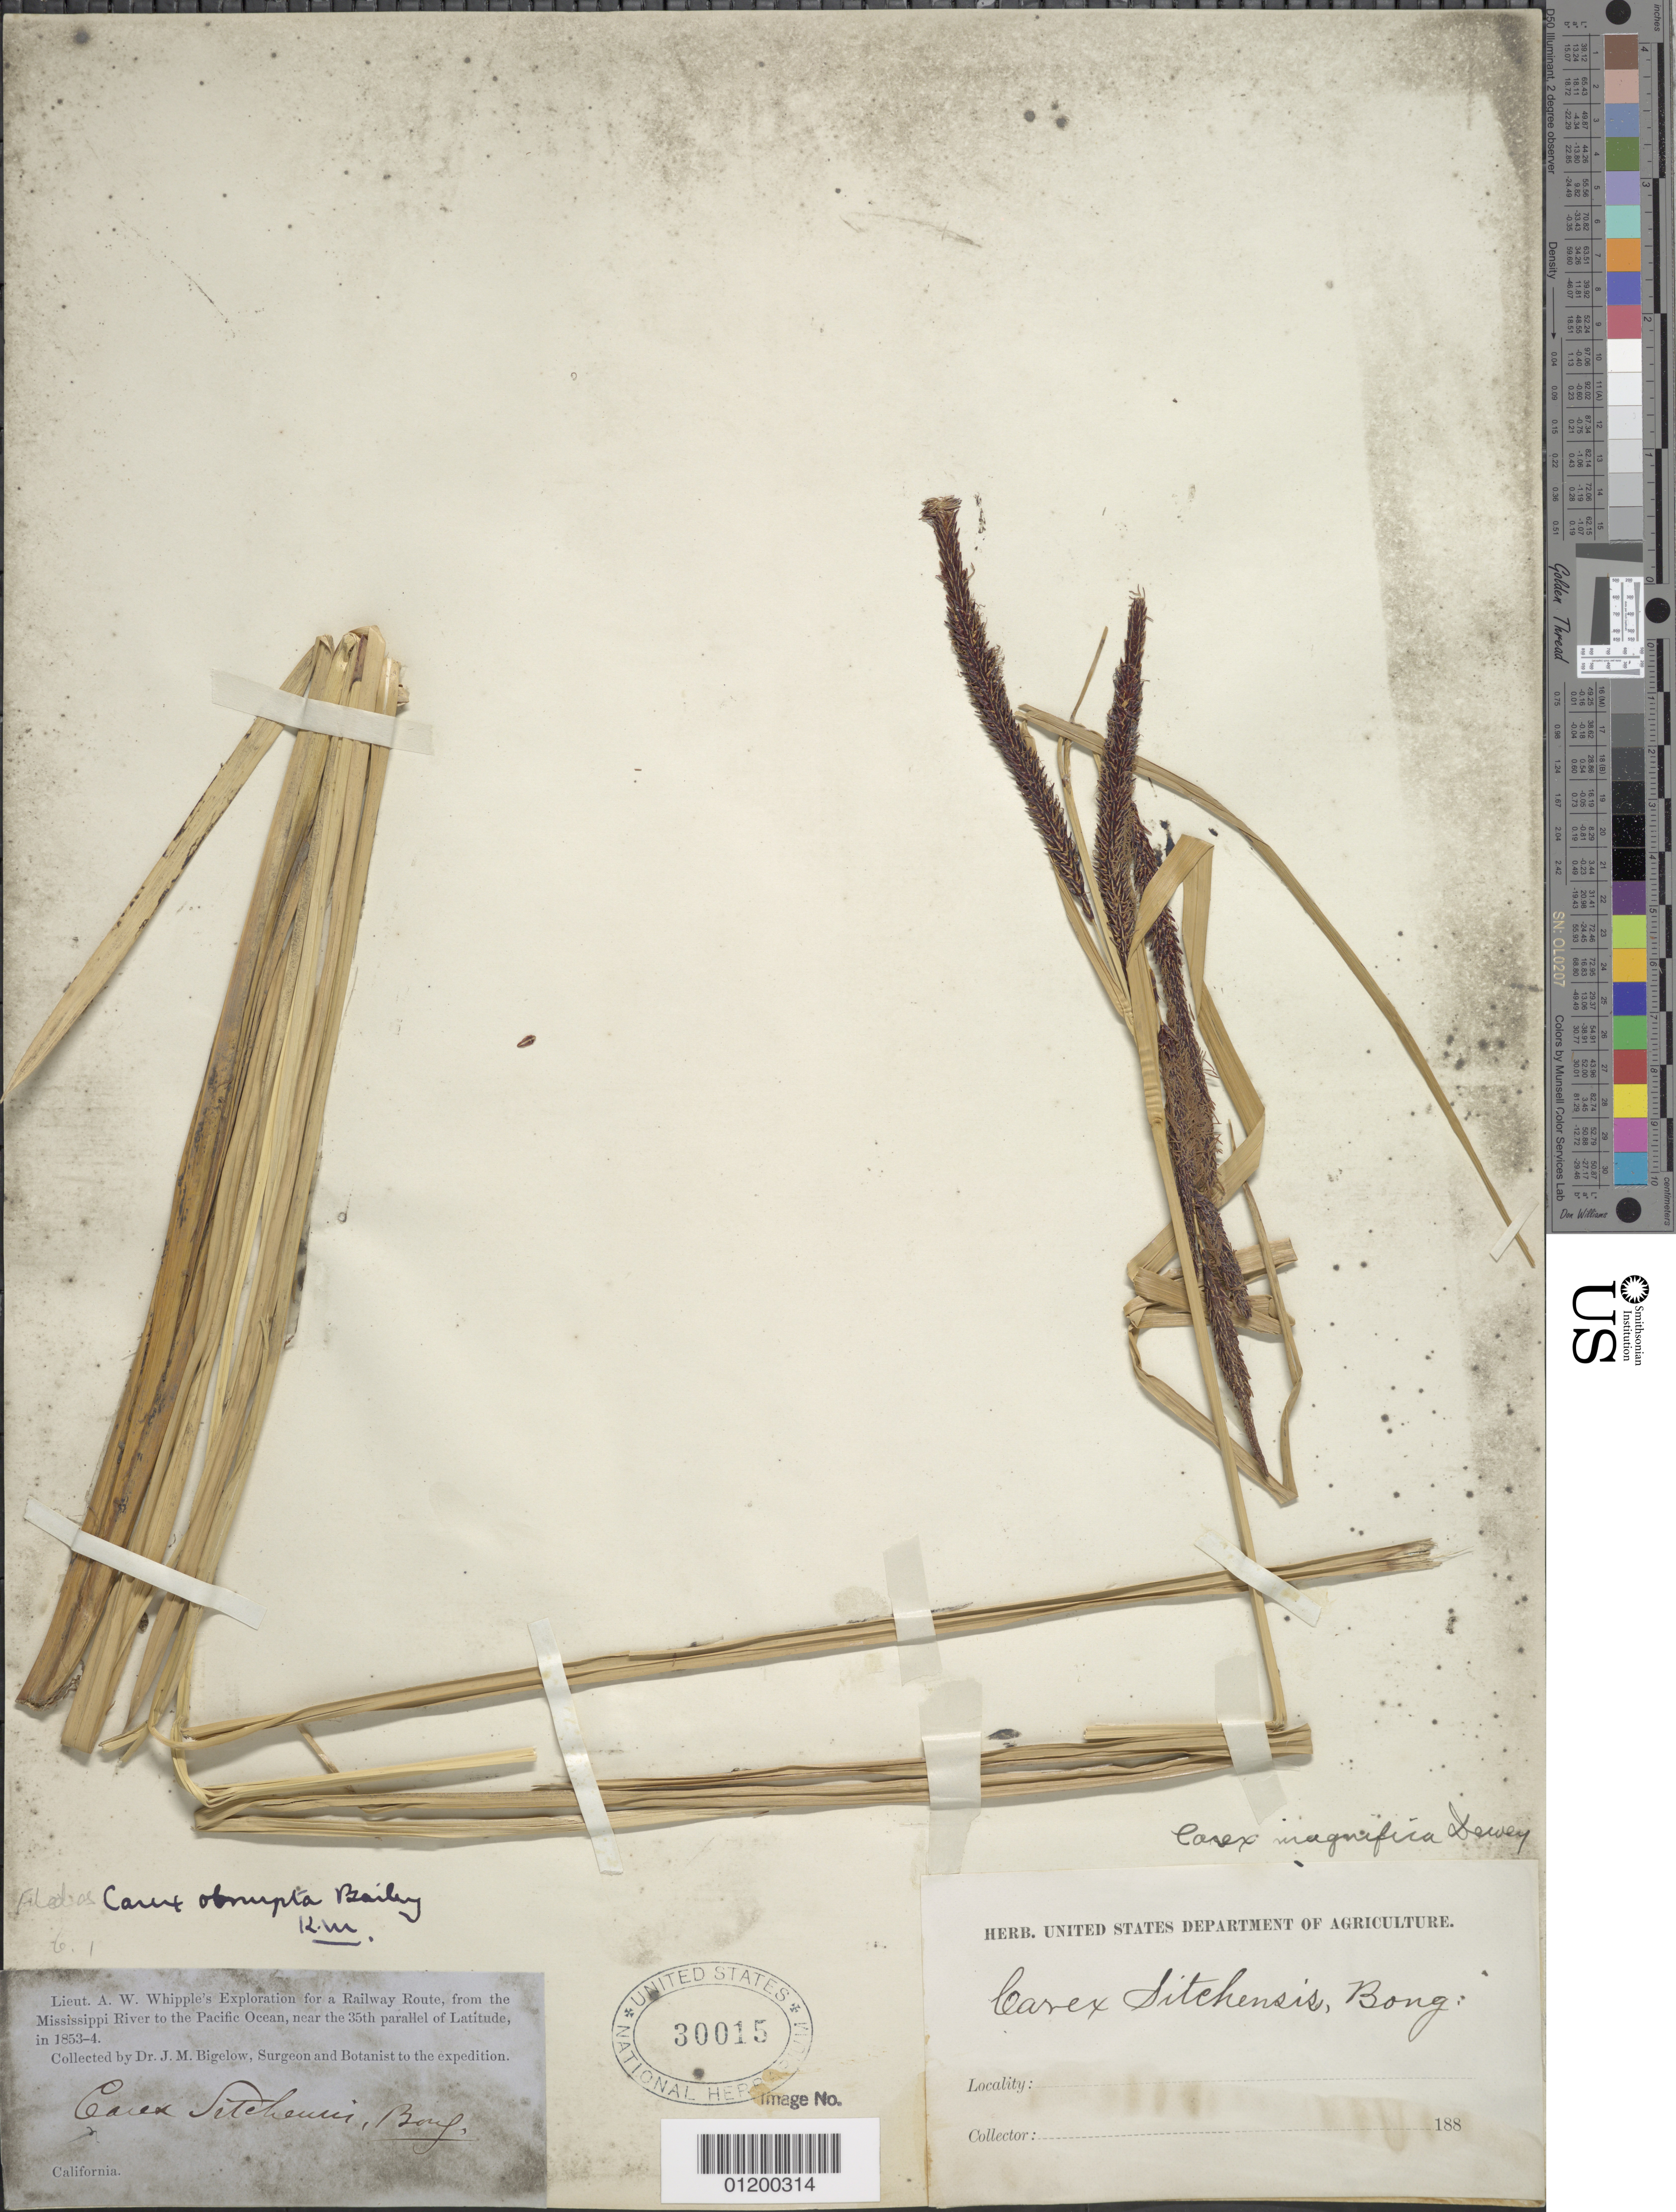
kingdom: Plantae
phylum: Tracheophyta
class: Liliopsida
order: Poales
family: Cyperaceae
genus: Carex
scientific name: Carex obnupta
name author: L.H. Bailey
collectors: J. M. Bigelow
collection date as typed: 1853 to -- --- 1854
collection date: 1853/1854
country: United States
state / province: California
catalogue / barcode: US 30015